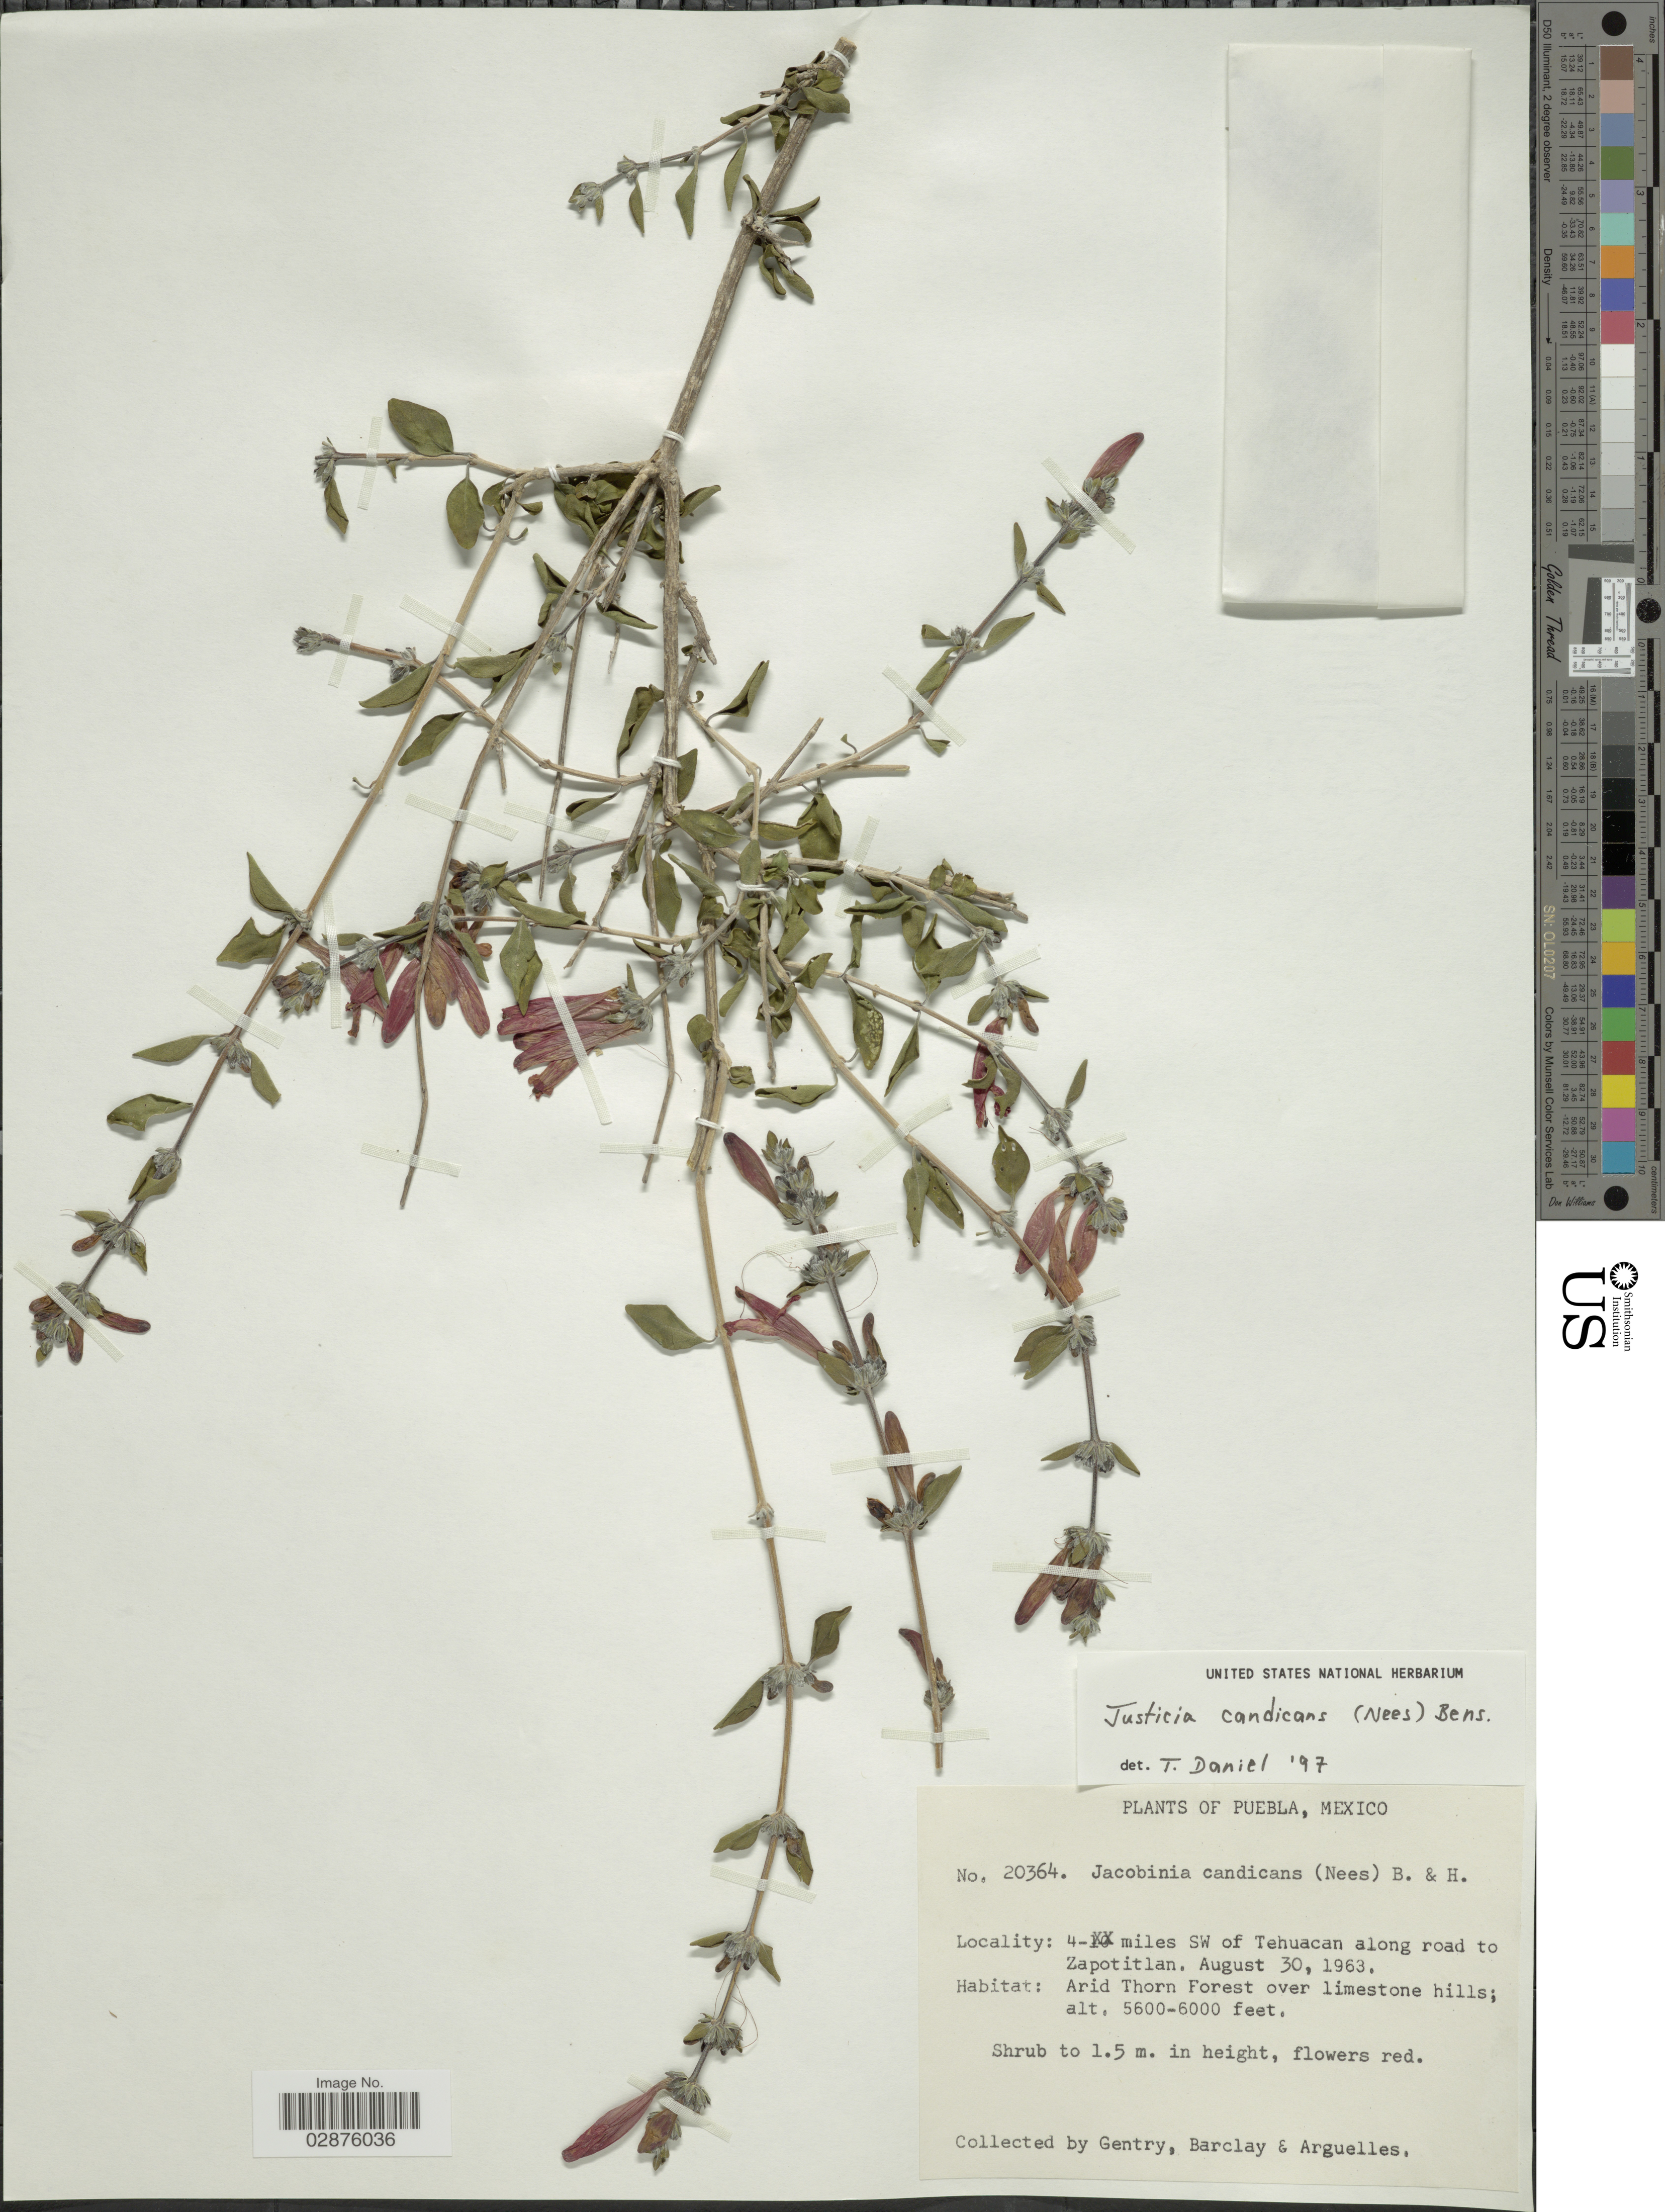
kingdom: Plantae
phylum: Tracheophyta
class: Magnoliopsida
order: Lamiales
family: Acanthaceae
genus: Justicia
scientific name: Justicia candicans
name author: (Nees) L.D. Benson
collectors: Gentry, --, -- Barclay & Arguelles, --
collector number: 20364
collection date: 1963-08-30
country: Mexico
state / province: Puebla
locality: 4 miles SW of Tehuacan along roaf to Zapotitlan.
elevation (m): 1707